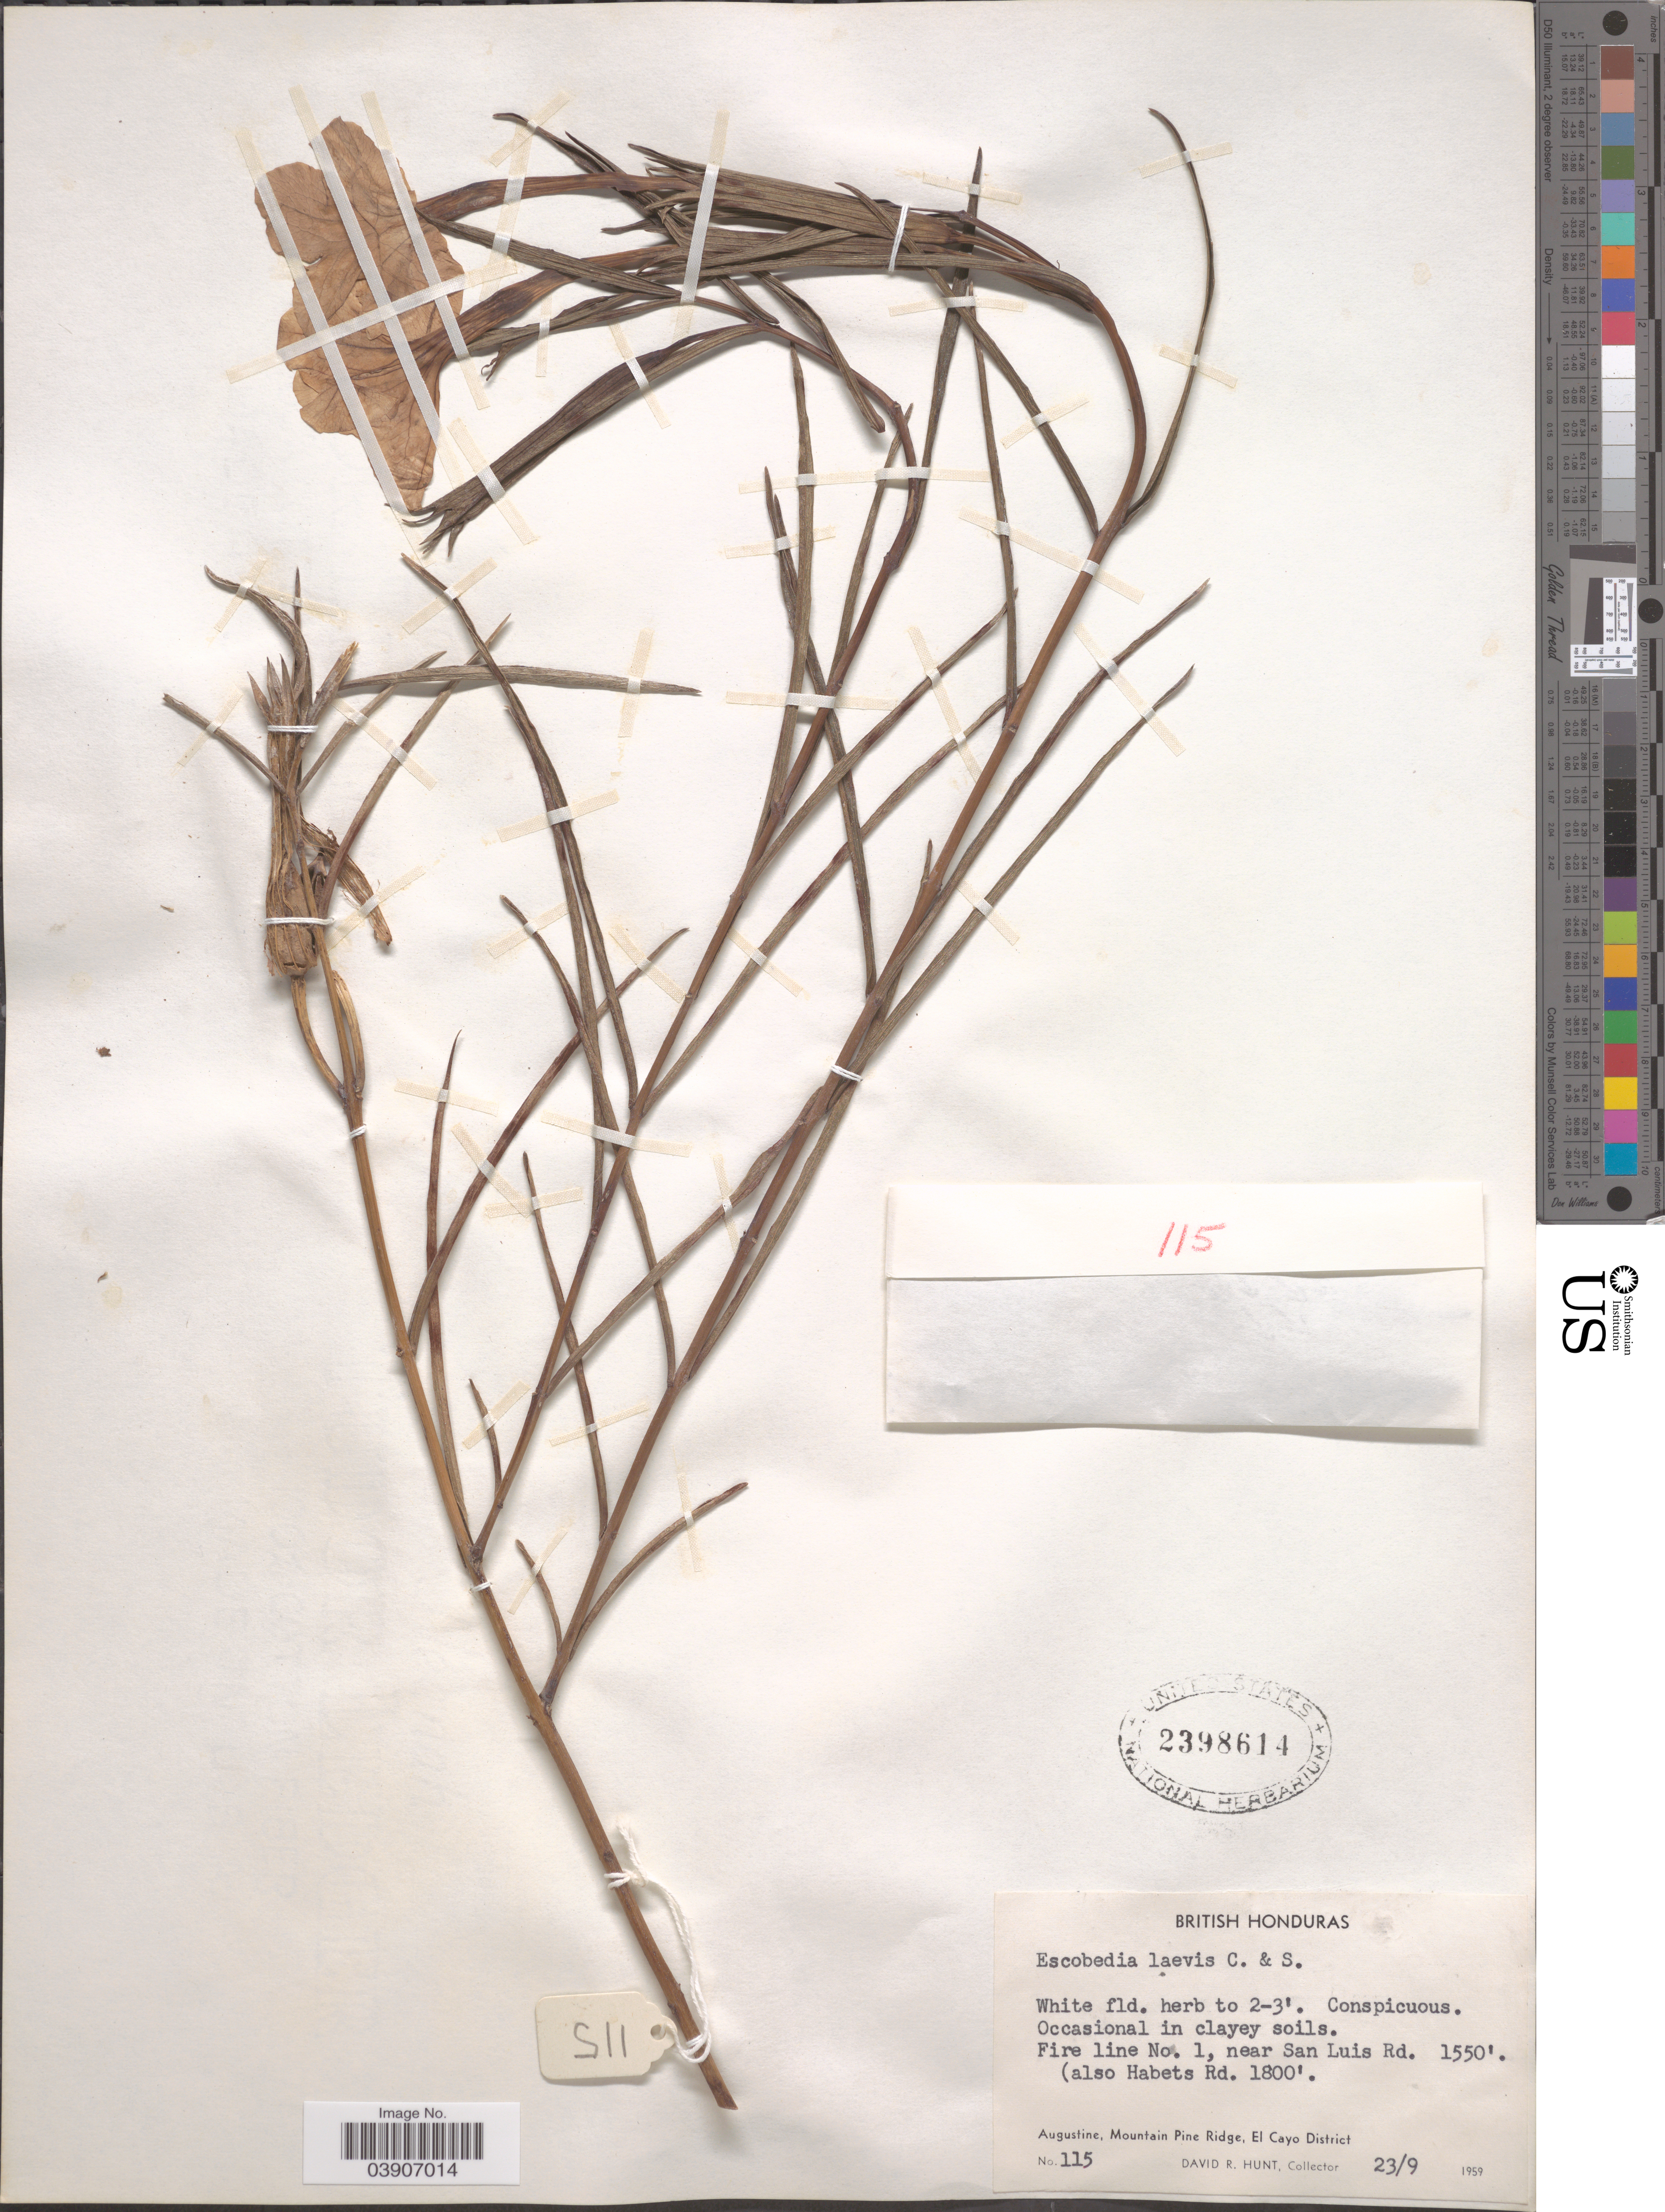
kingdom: Plantae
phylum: Tracheophyta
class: Magnoliopsida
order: Lamiales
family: Orobanchaceae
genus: Escobedia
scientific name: Escobedia laevis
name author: Schltdl. & Cham.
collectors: D. R. Hunt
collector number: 115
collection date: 1959-09-23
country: Belize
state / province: Cayo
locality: British Honduras. Fire line No. 1, near San Luis Rd. (also Habets Rd. Augustine, Mountain Pine Ridge, El Cayo District.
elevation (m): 472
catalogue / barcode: US 2398614